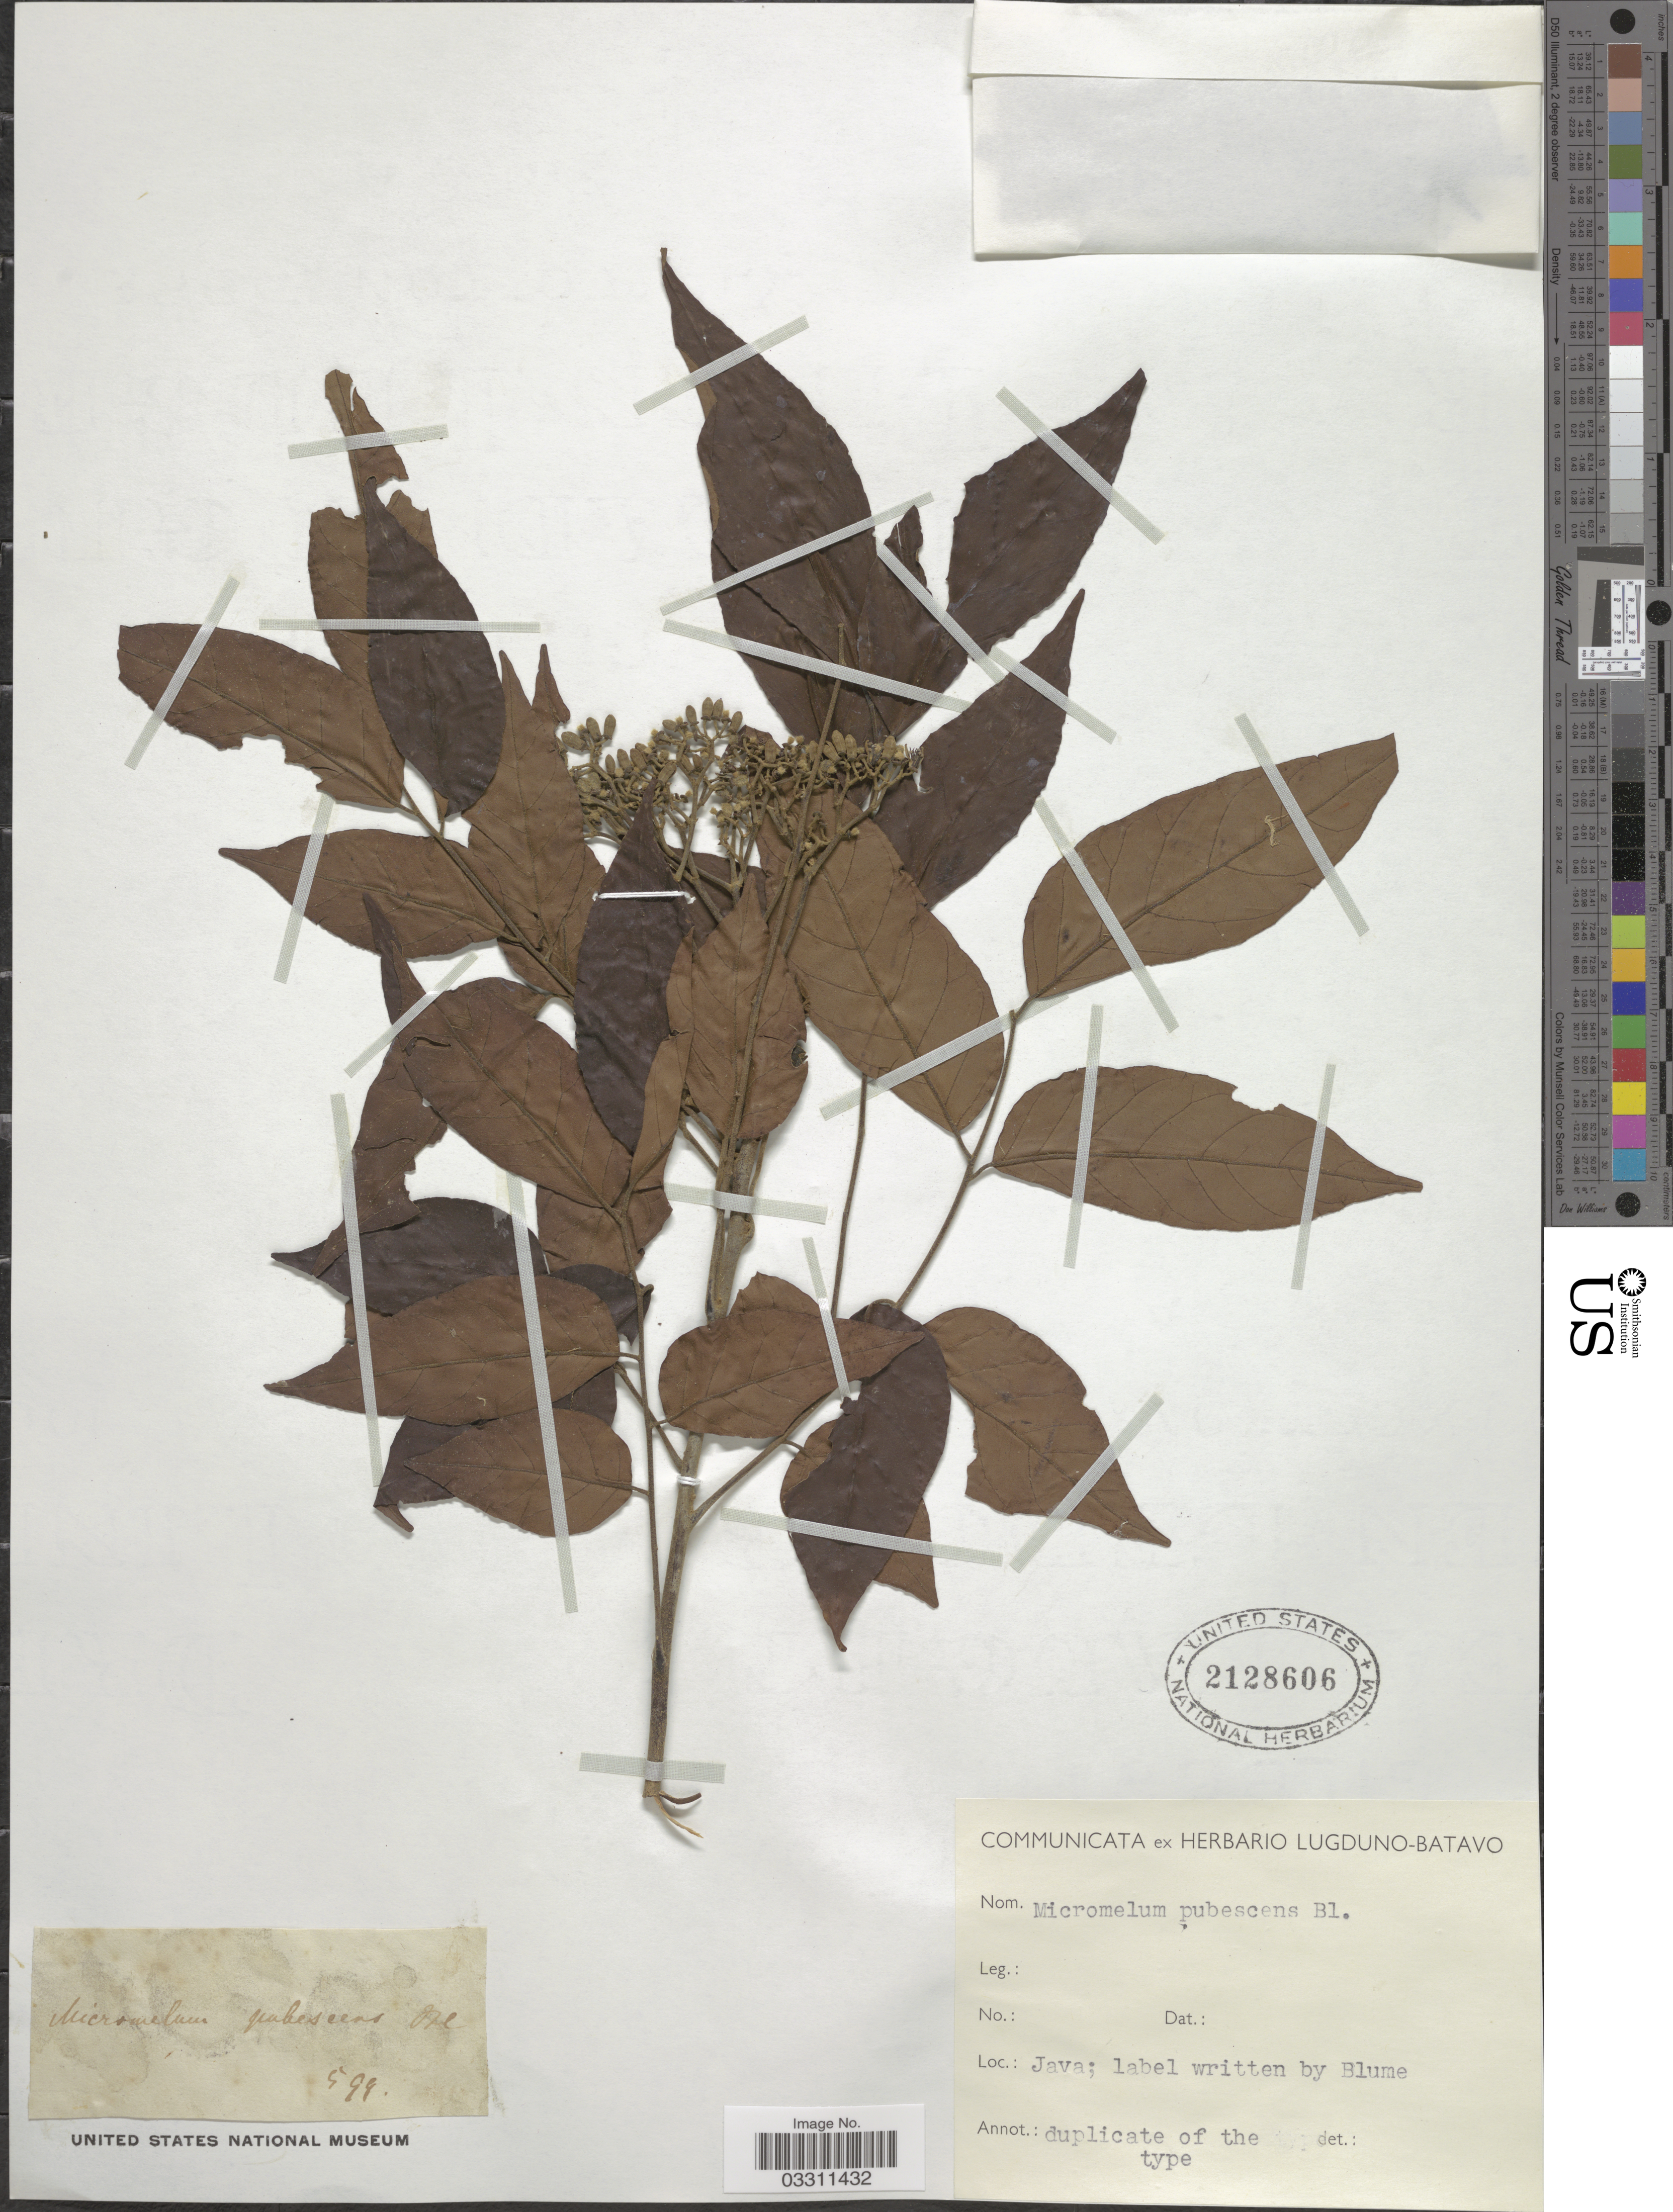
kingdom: Plantae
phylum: Tracheophyta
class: Magnoliopsida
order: Sapindales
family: Rutaceae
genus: Micromelum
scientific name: Micromelum pubescens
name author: Blume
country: Indonesia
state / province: Java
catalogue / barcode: US 2128606